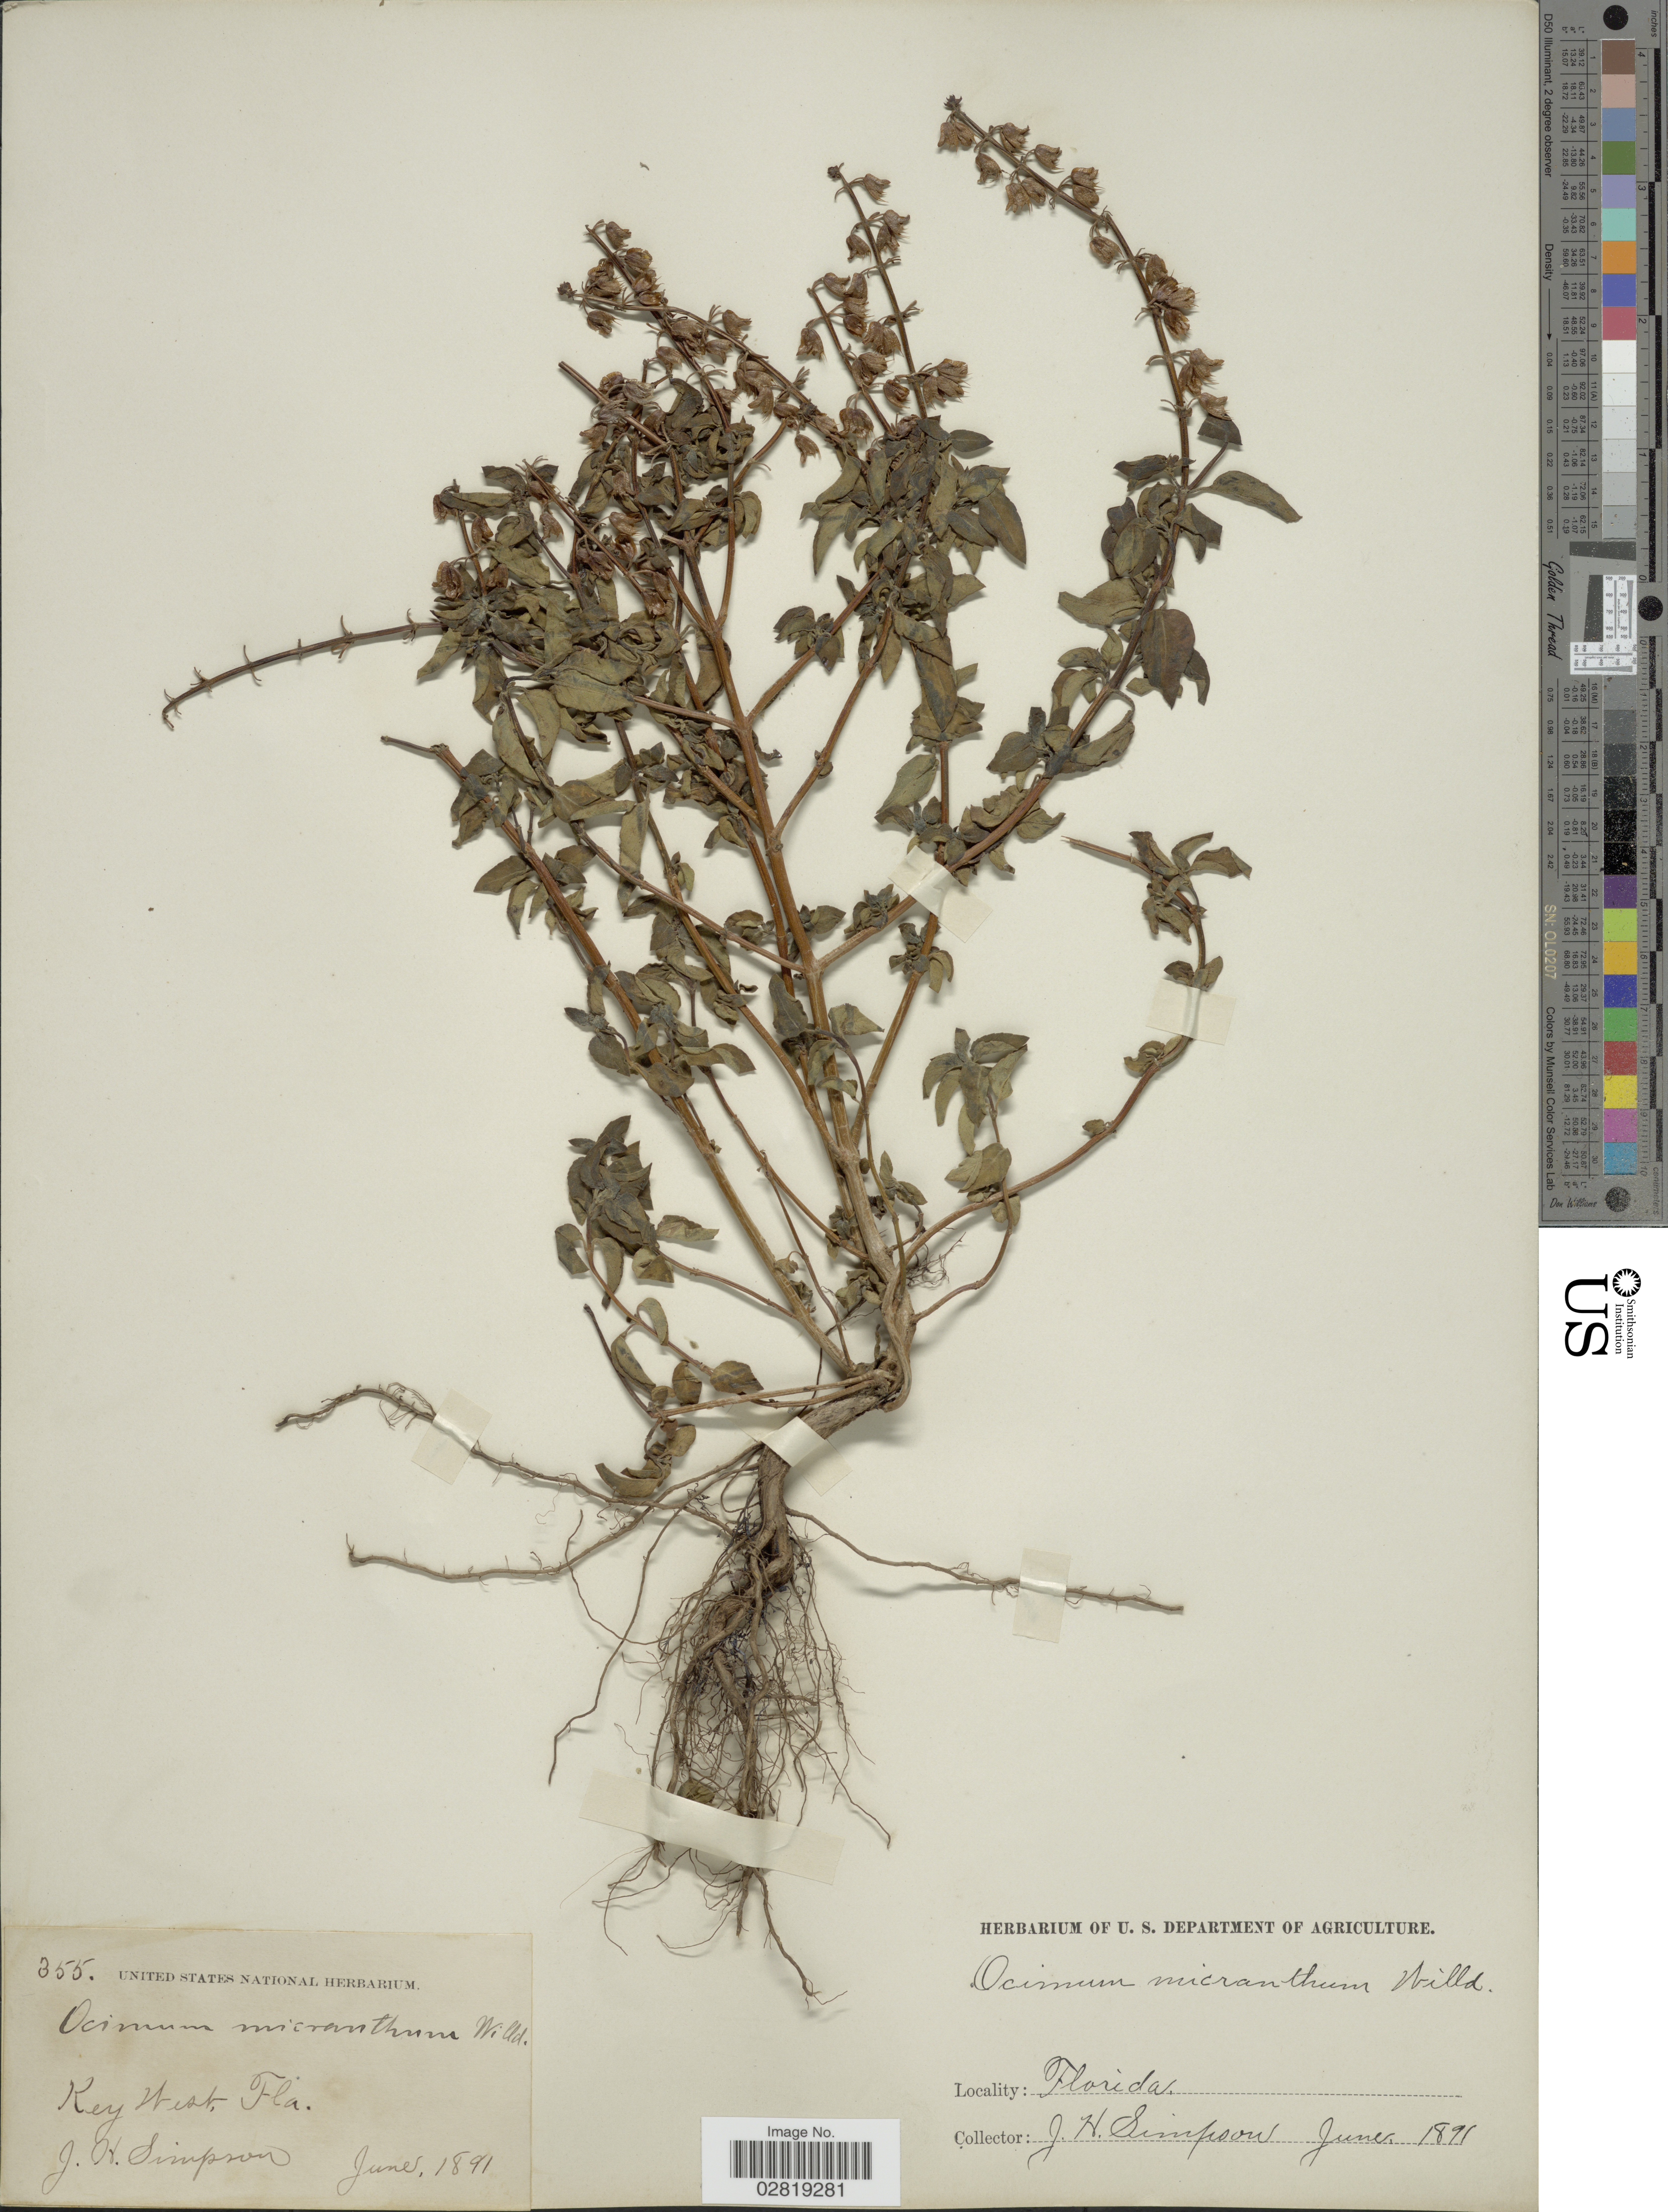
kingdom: Plantae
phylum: Tracheophyta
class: Magnoliopsida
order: Lamiales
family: Lamiaceae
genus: Ocimum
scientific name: Ocimum micranthum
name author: Willd.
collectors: J. H. Simpson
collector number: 355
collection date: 1891-06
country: United States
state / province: Florida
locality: Key West.